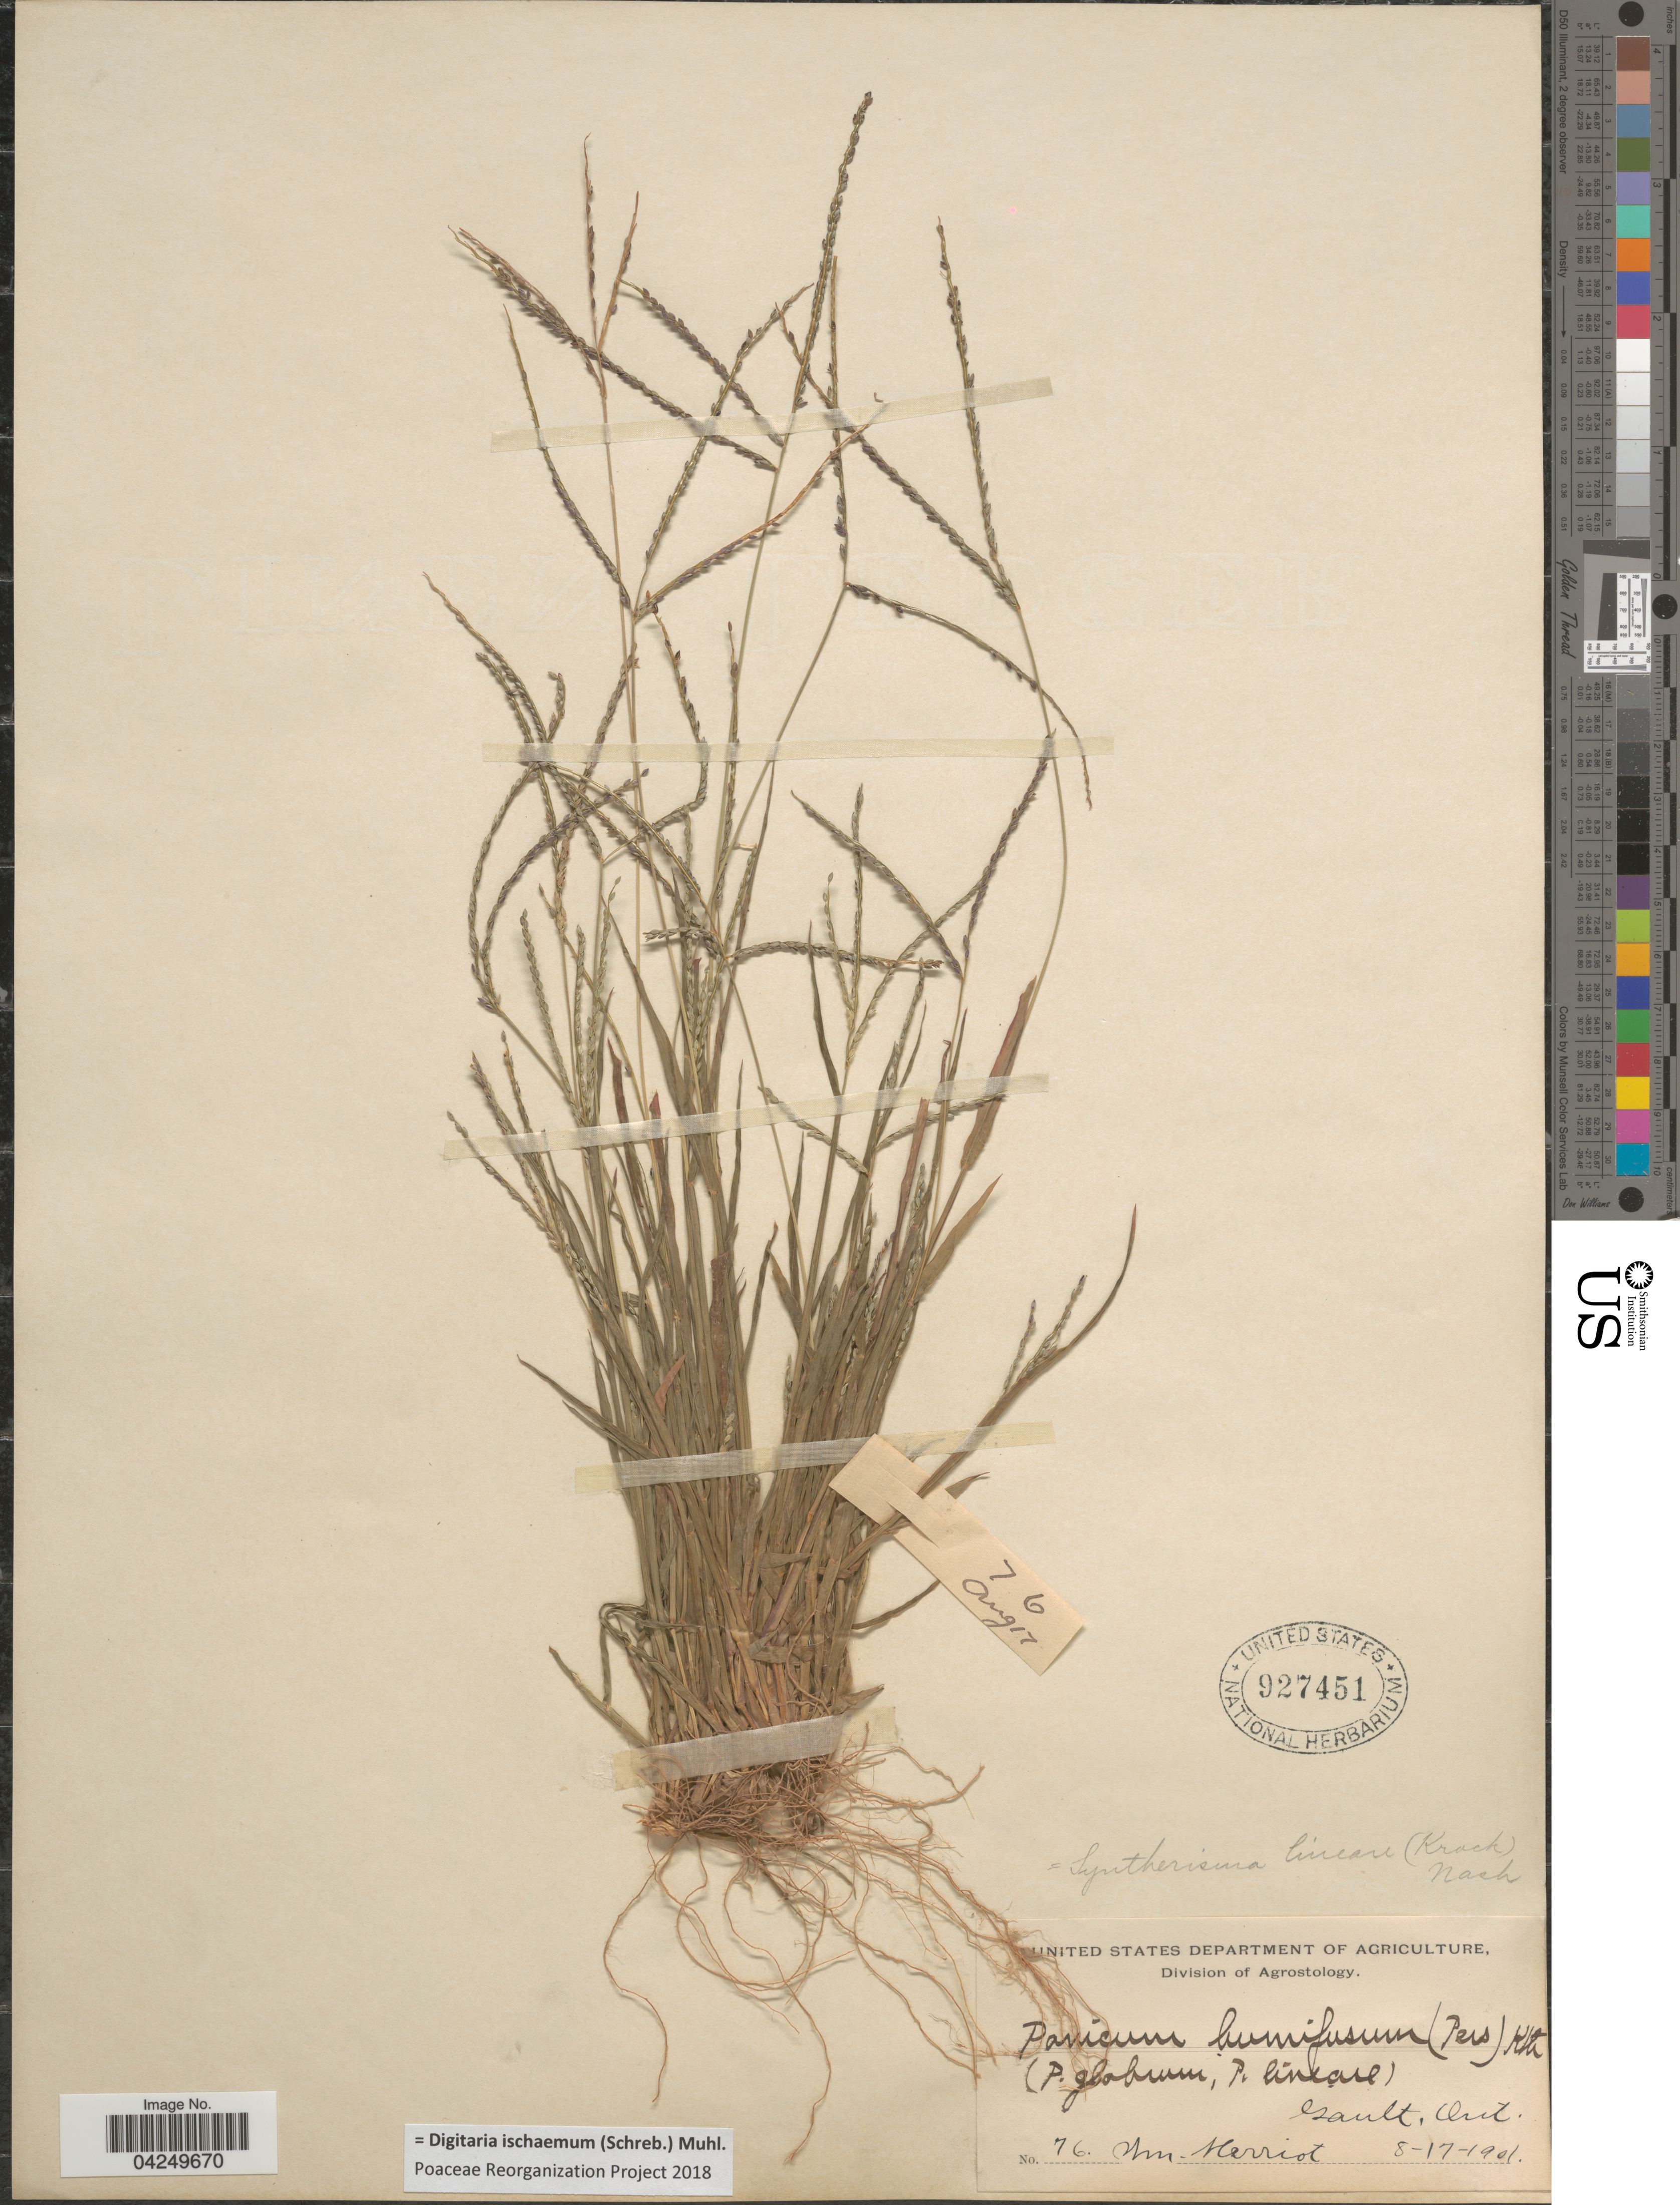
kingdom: Plantae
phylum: Tracheophyta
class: Liliopsida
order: Poales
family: Poaceae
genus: Digitaria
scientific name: Digitaria ischaemum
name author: (Schreber) Schreber ex Muhl.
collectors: W. Herriot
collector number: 76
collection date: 1901-08-17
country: Canada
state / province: Ontario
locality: Gault.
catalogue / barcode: US 927451